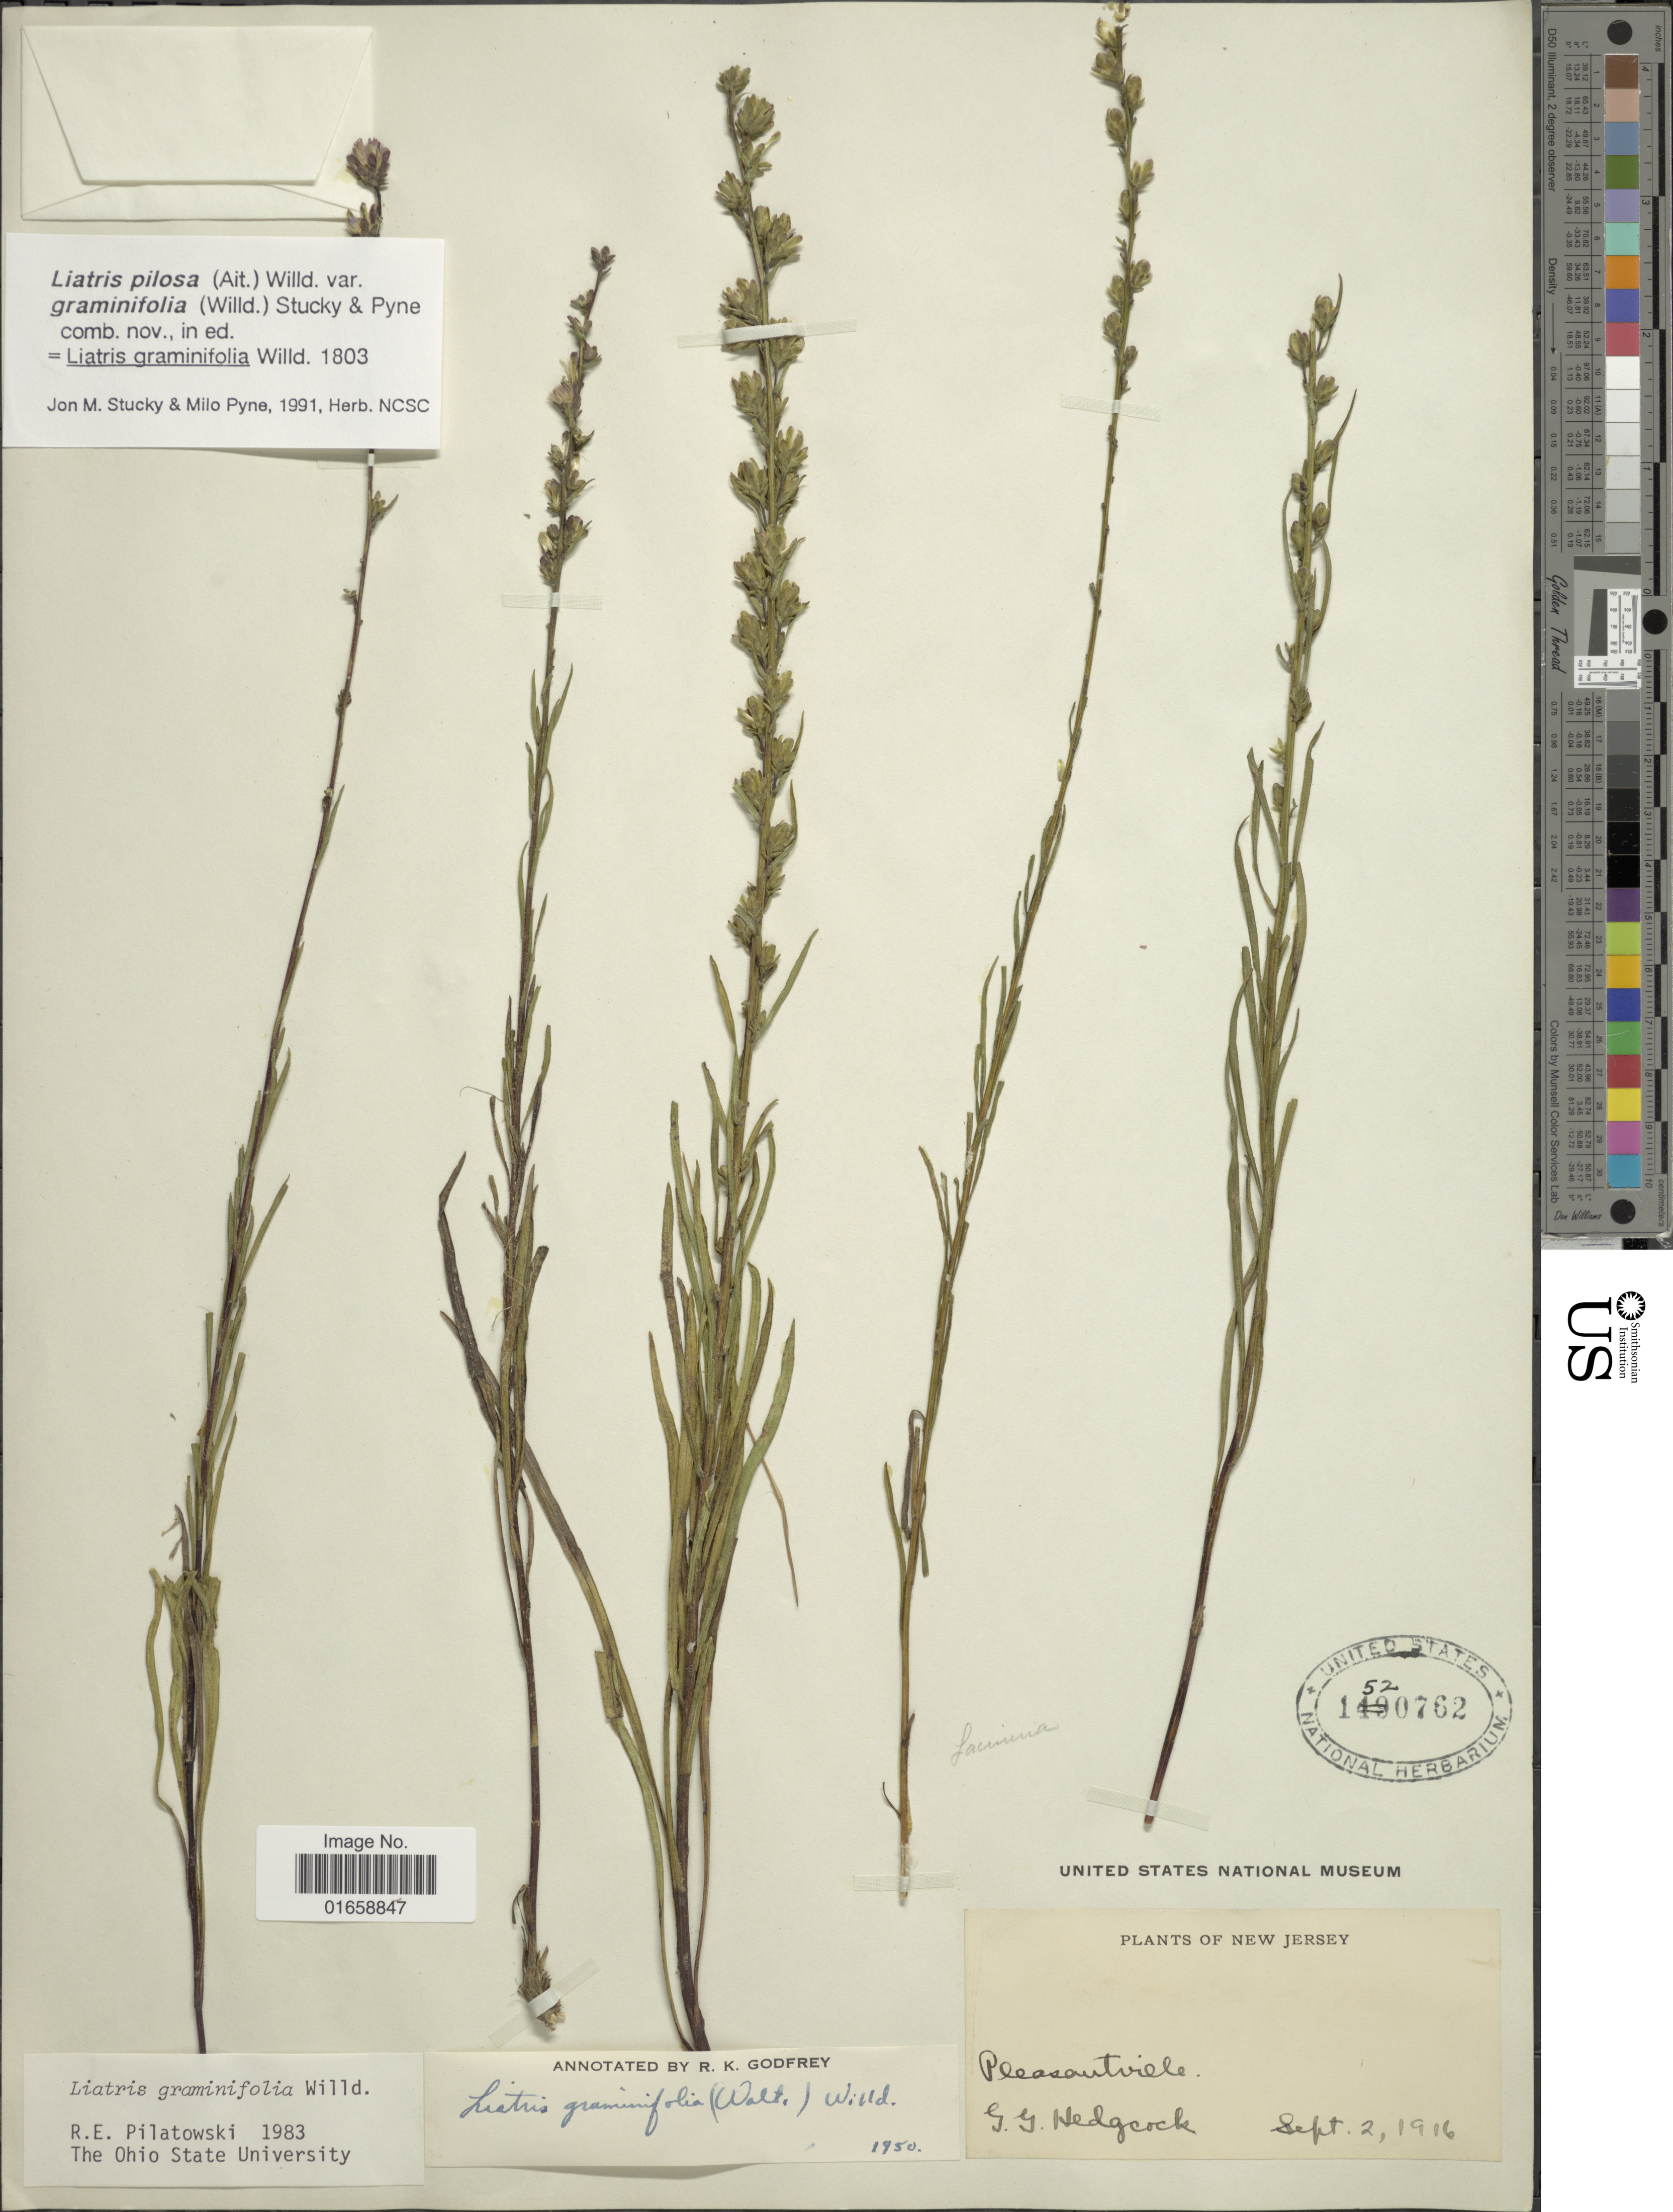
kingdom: Plantae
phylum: Tracheophyta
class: Magnoliopsida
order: Asterales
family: Asteraceae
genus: Liatris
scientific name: Liatris pilosa var. graminifolia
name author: Willd.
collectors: G. Hedgcock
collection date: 1916-09-02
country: United States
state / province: New Jersey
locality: Pleasantville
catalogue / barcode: US 1520762